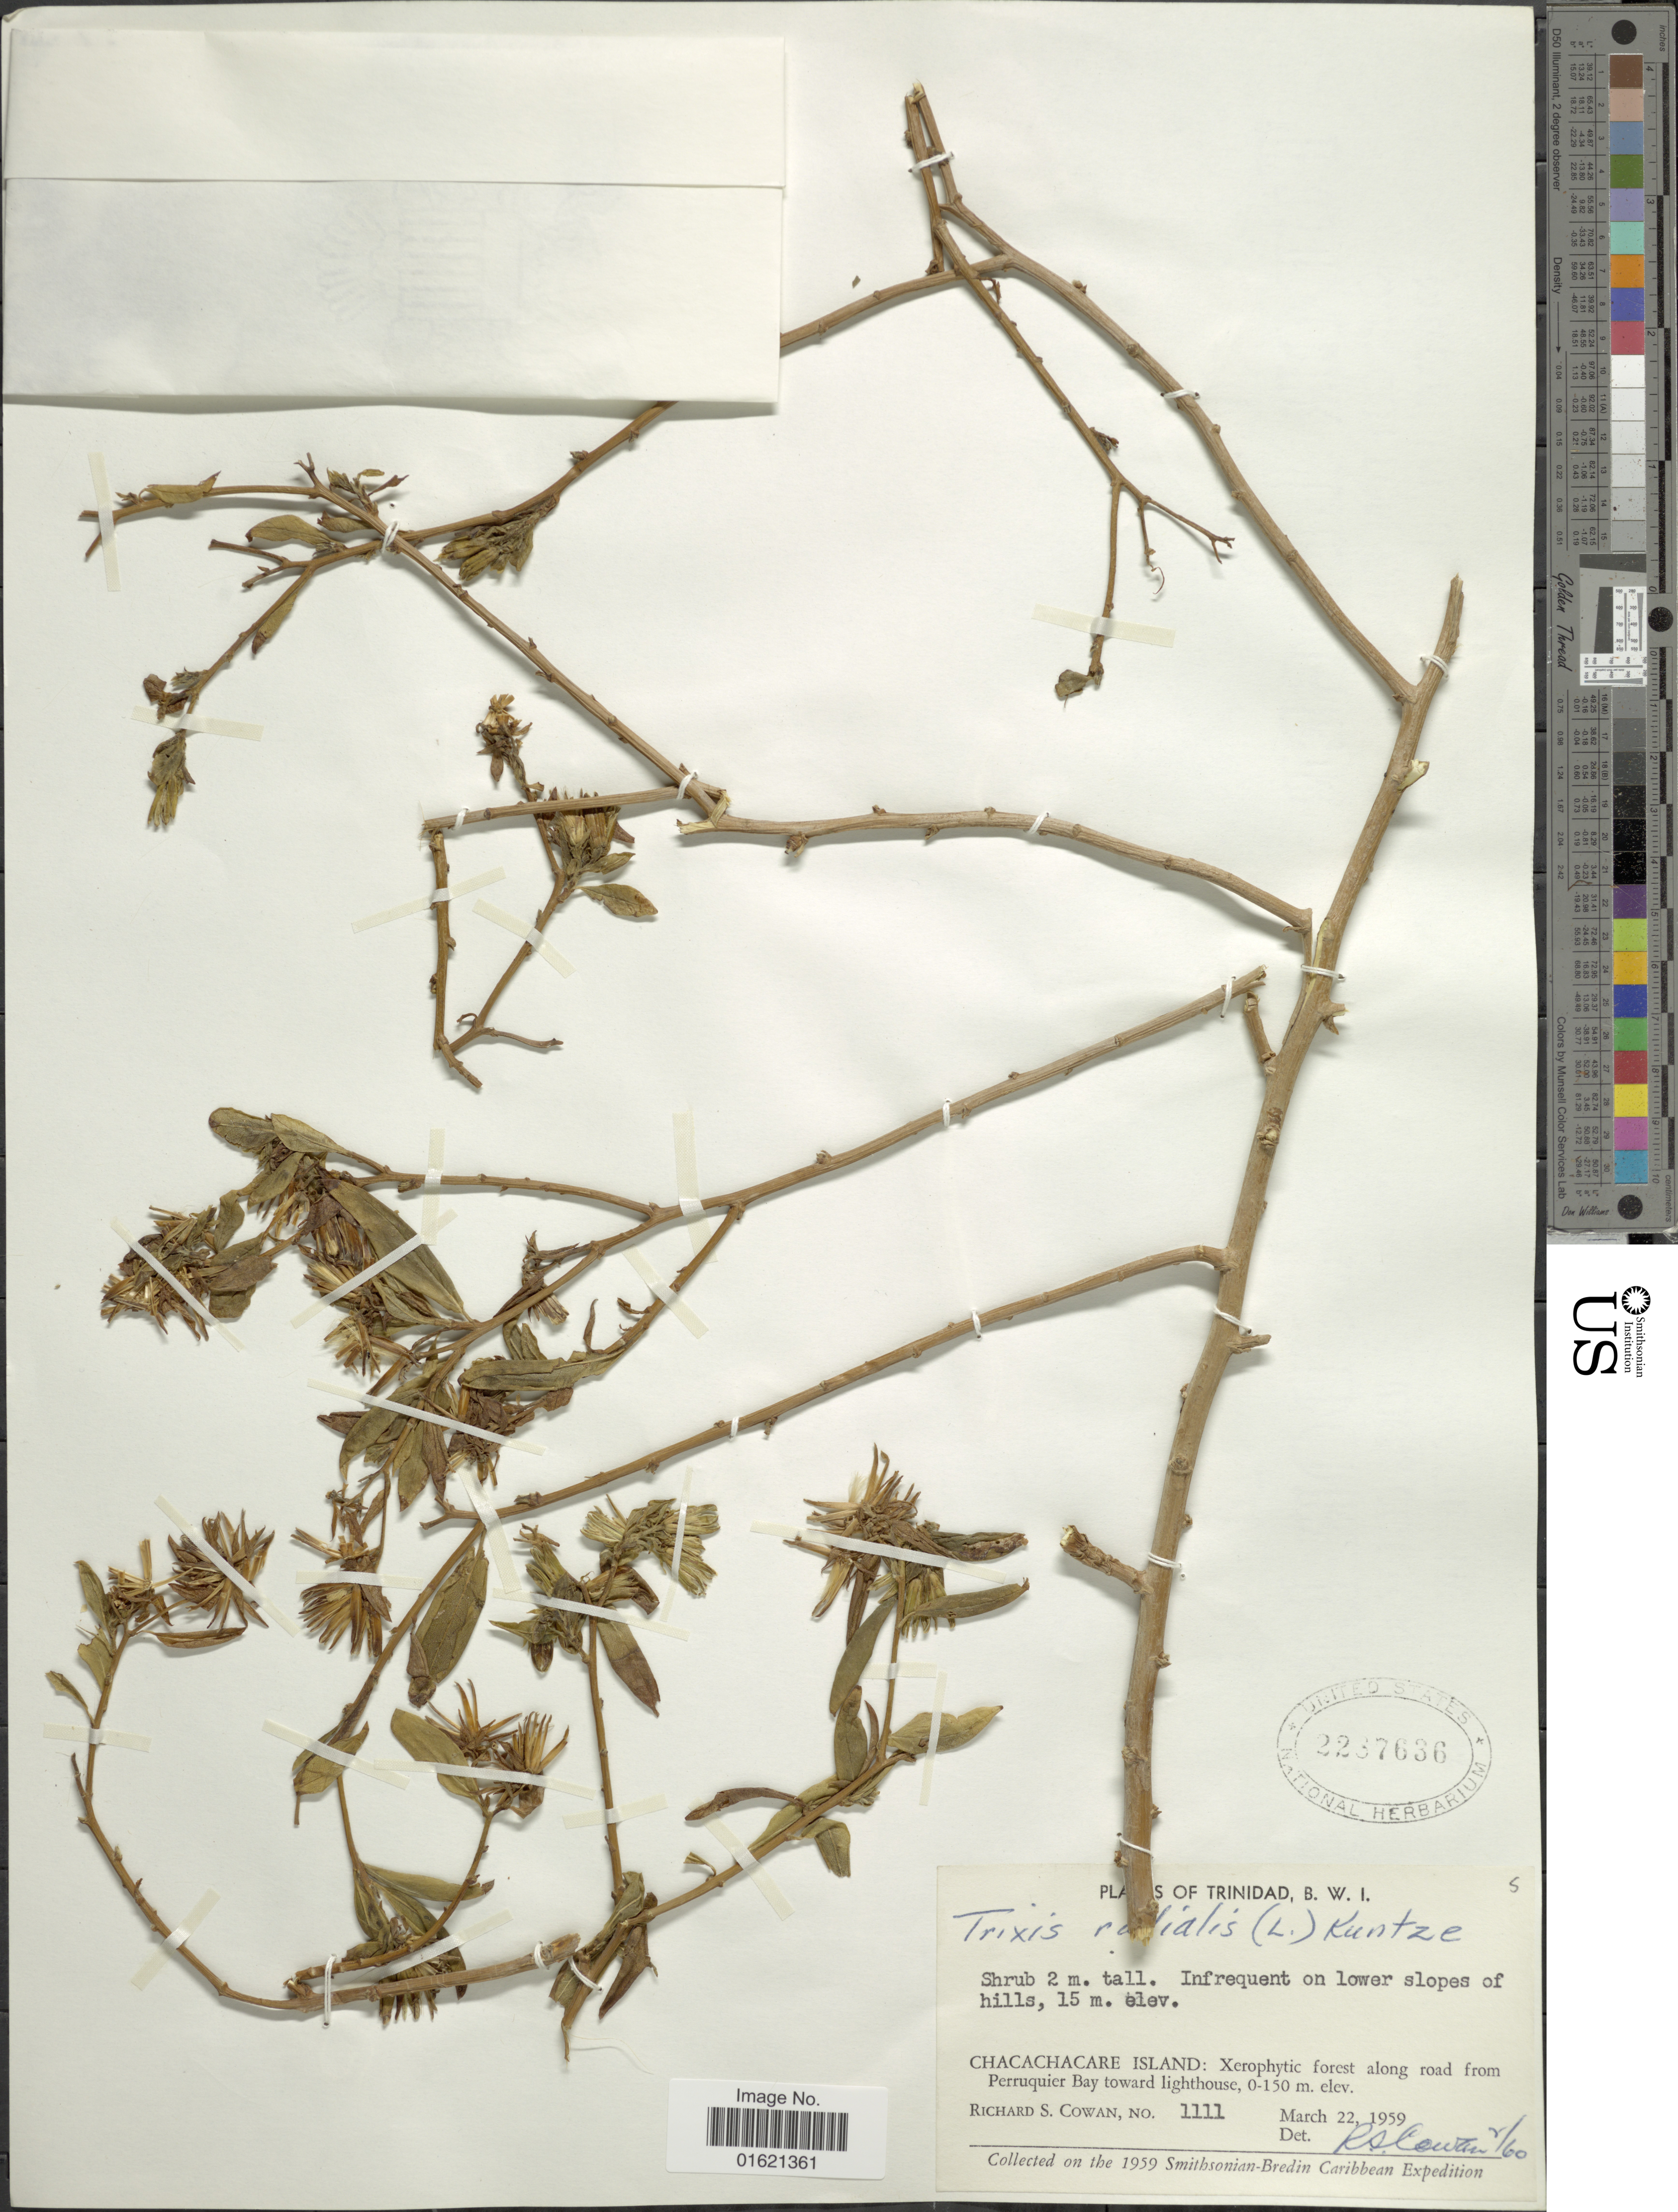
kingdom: Plantae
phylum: Tracheophyta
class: Magnoliopsida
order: Asterales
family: Asteraceae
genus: Trixis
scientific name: Trixis inula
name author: Crantz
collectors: R. S. Cowan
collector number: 1111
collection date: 1959-03-22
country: Trinidad and Tobago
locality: Trinidad, B. W. I. Chacachacre Island: Xerophytic forest along road from Perruquier toward Lighthouse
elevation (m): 0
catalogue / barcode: US 2237636